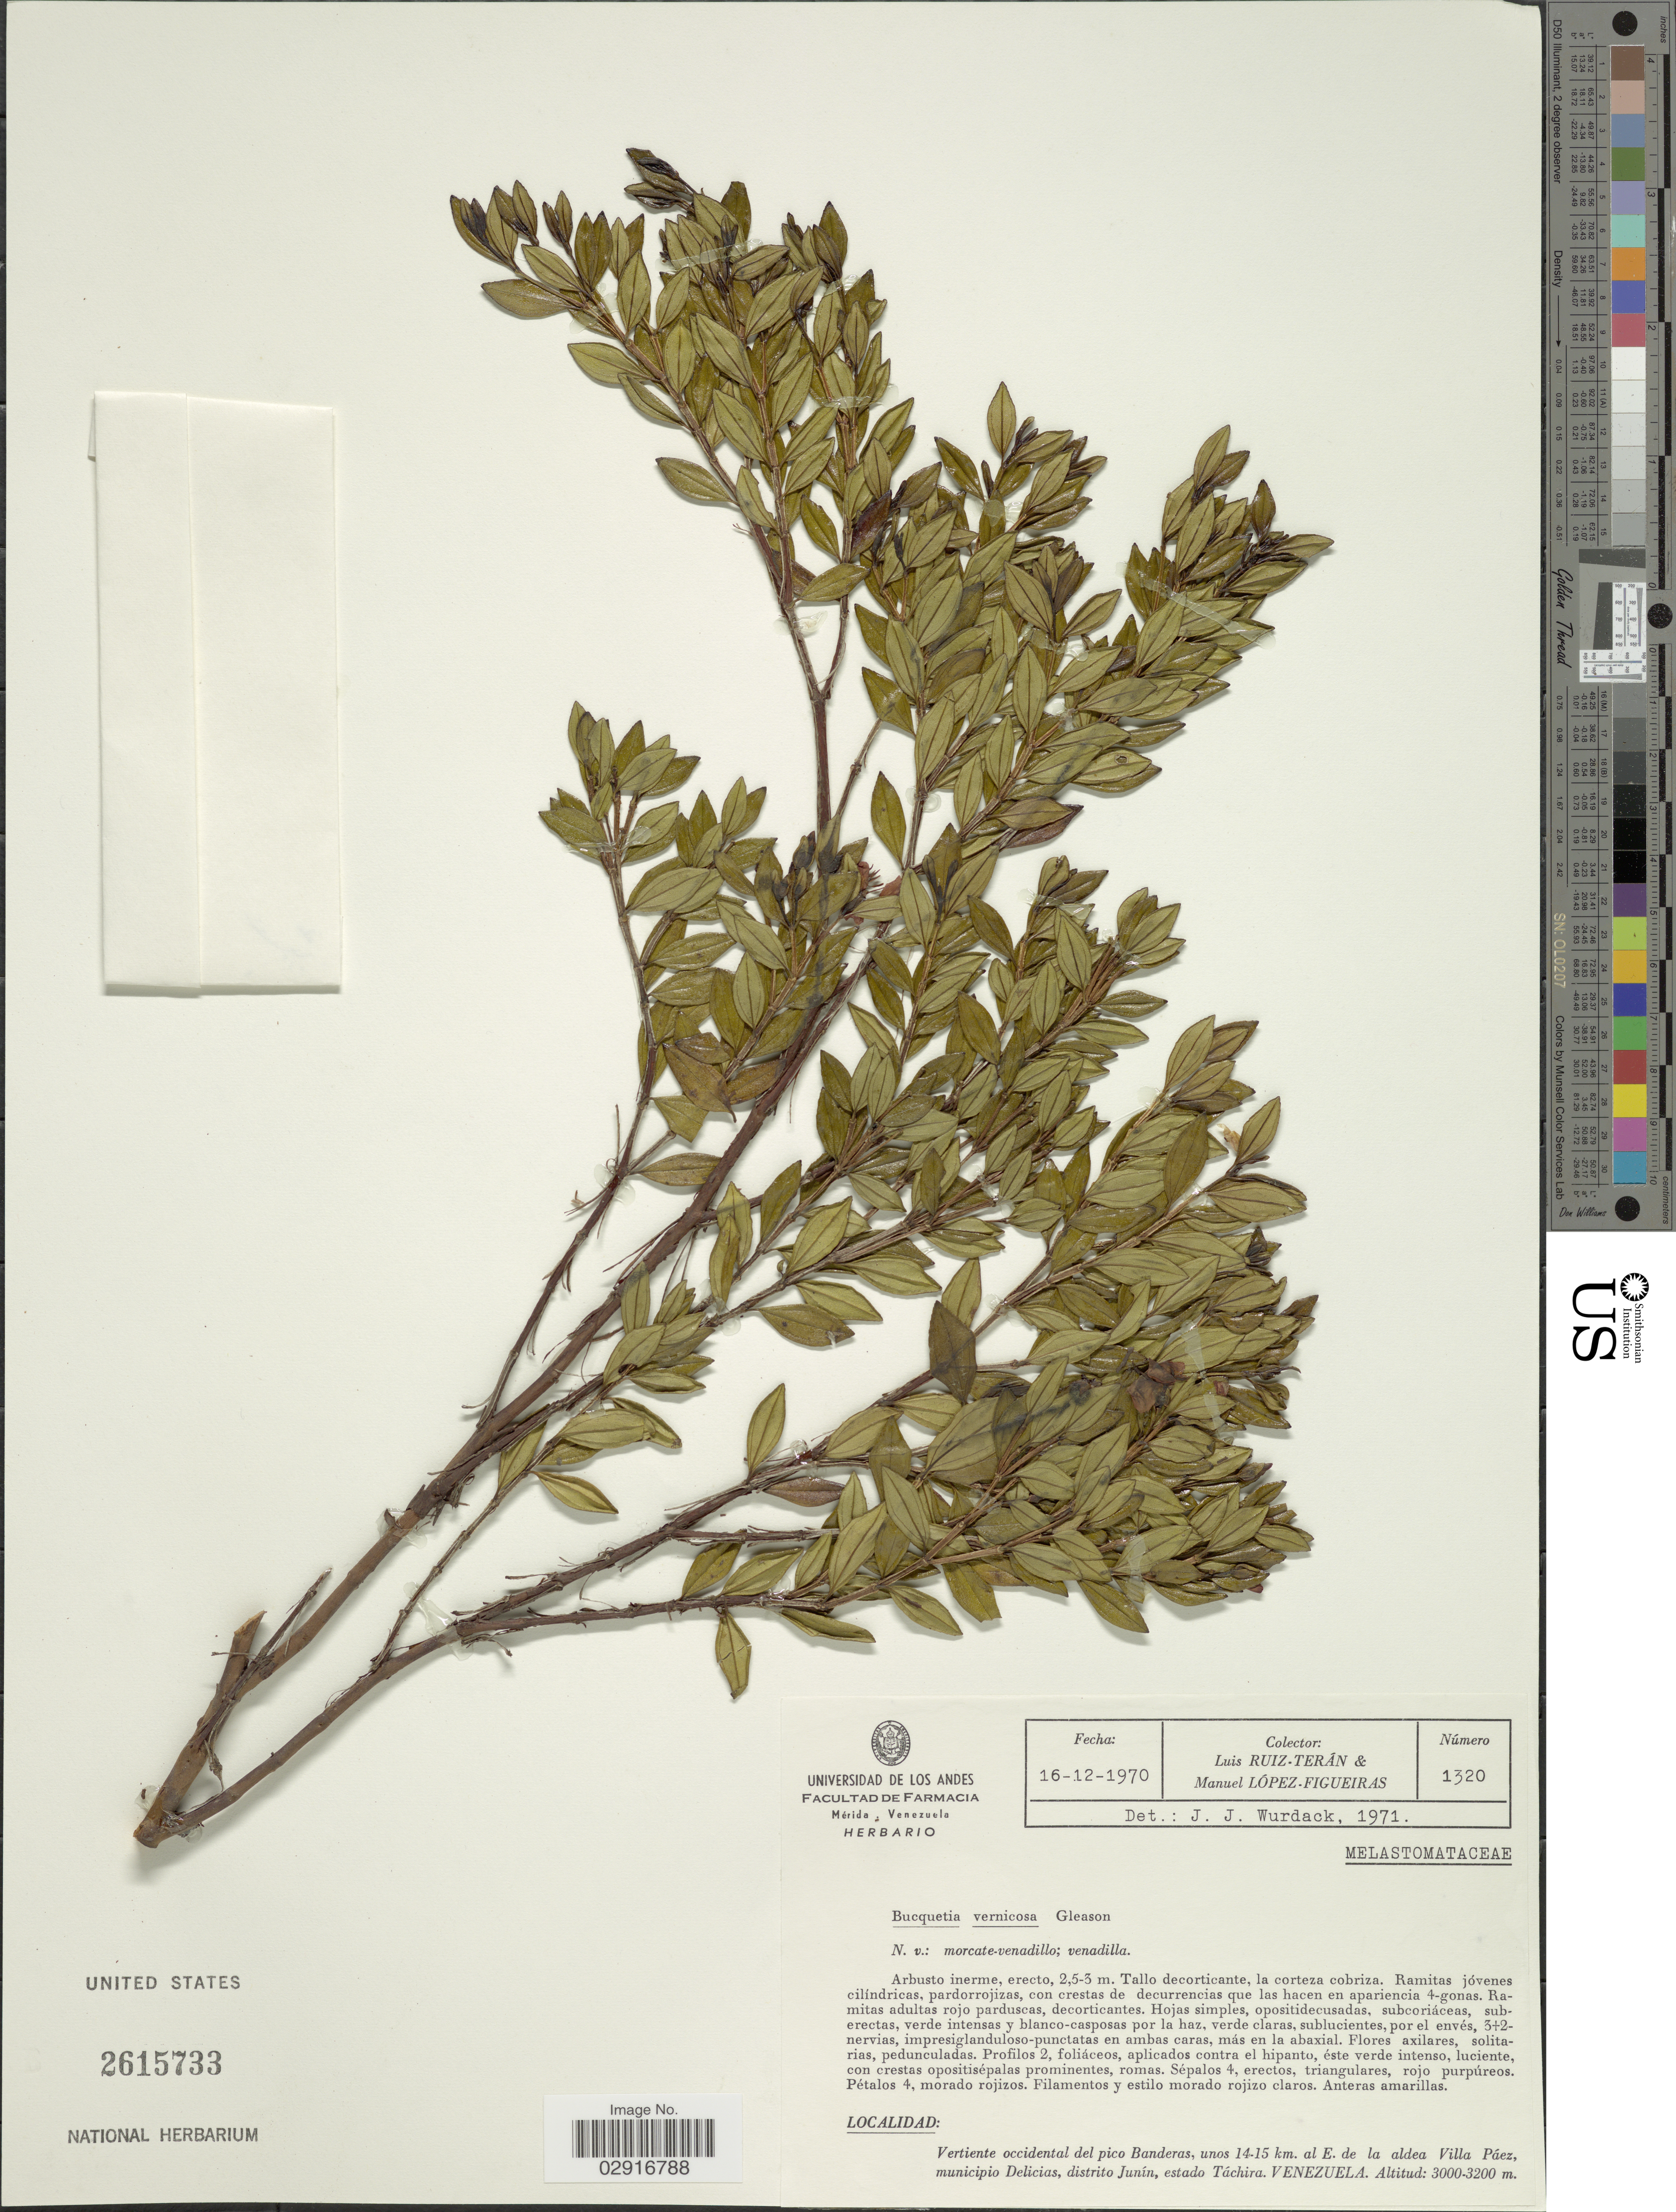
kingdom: Plantae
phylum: Tracheophyta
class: Magnoliopsida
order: Myrtales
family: Melastomataceae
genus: Bucquetia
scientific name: Bucquetia vernicosa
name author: Gleason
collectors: L. Teran & M. López Figueiras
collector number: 1320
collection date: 1970-12-16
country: Venezuela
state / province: Tachira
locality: Vertiente occidental del pico Banderas, unos 14-15 km. al E. de la aldea Villa Páez, municipio Delicias, distrito Junín.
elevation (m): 3000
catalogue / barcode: US 2615733